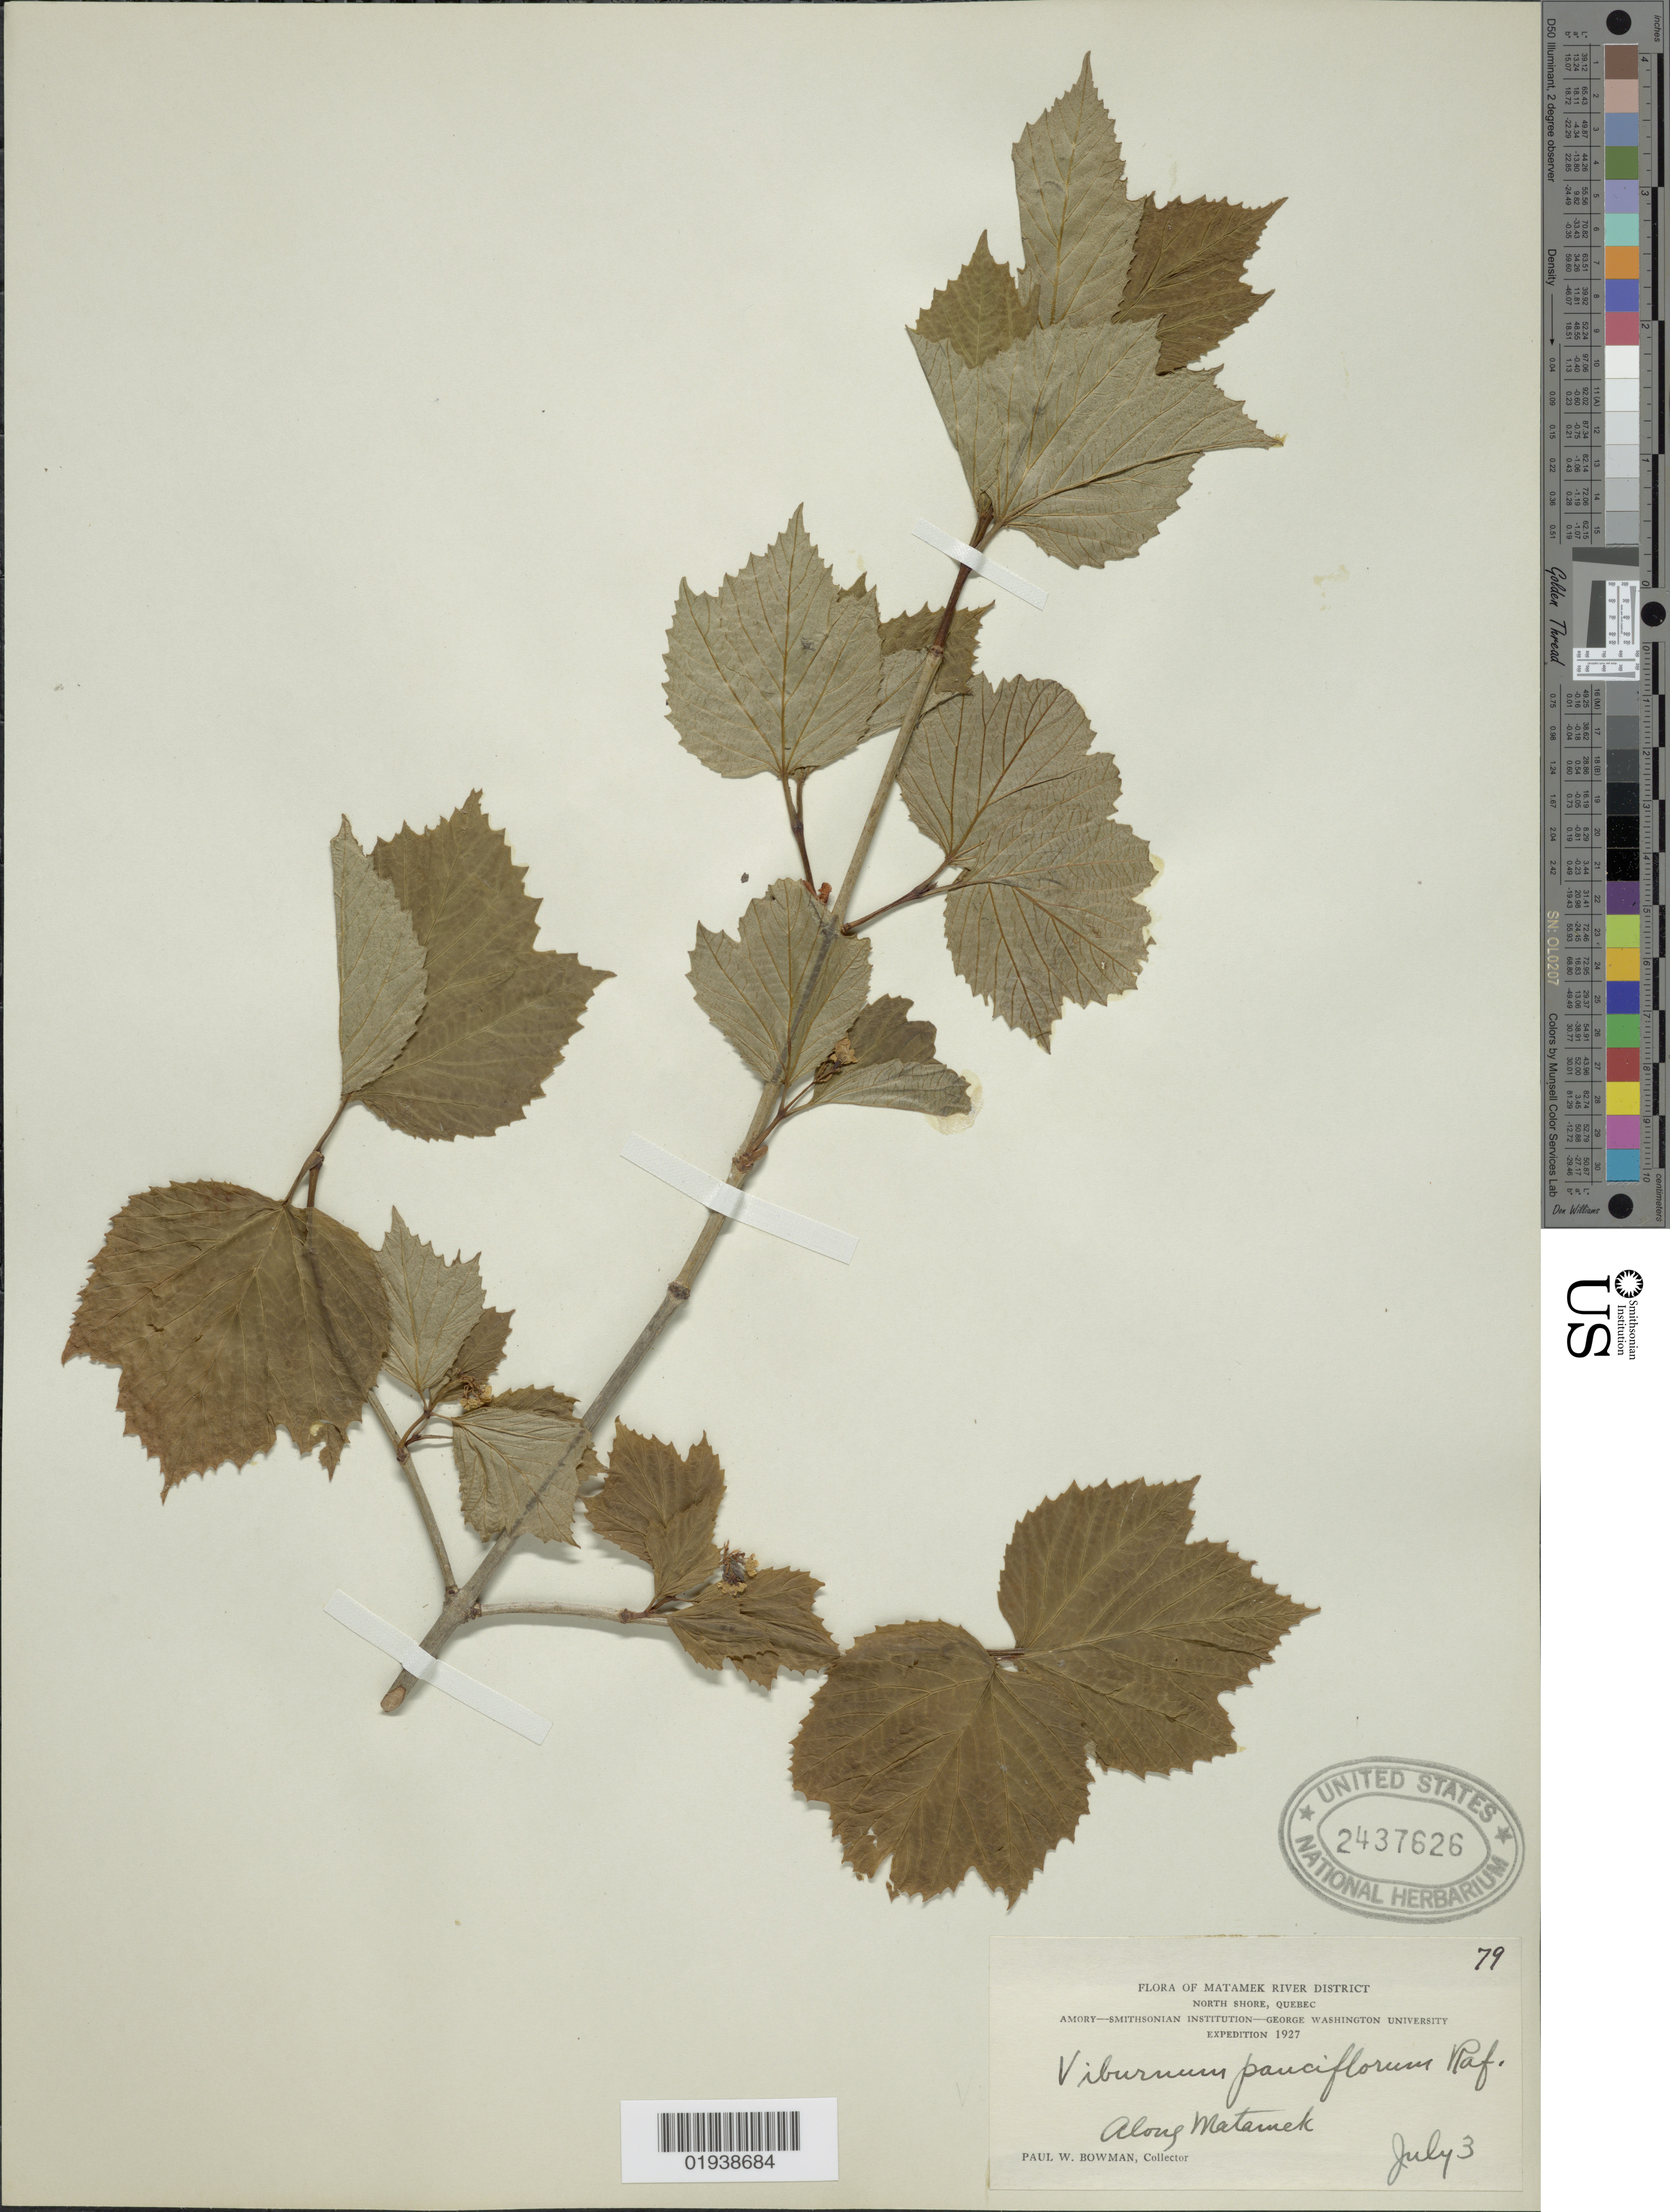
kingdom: Plantae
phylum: Tracheophyta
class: Magnoliopsida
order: Dipsacales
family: Viburnaceae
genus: Viburnum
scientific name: Viburnum edule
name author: (Michx.) Raf.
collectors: P. Bowman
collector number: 79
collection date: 1927-07-03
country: Canada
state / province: Quebec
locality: Matamek River District, North Shore. Along Matamek.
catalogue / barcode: US 2437626